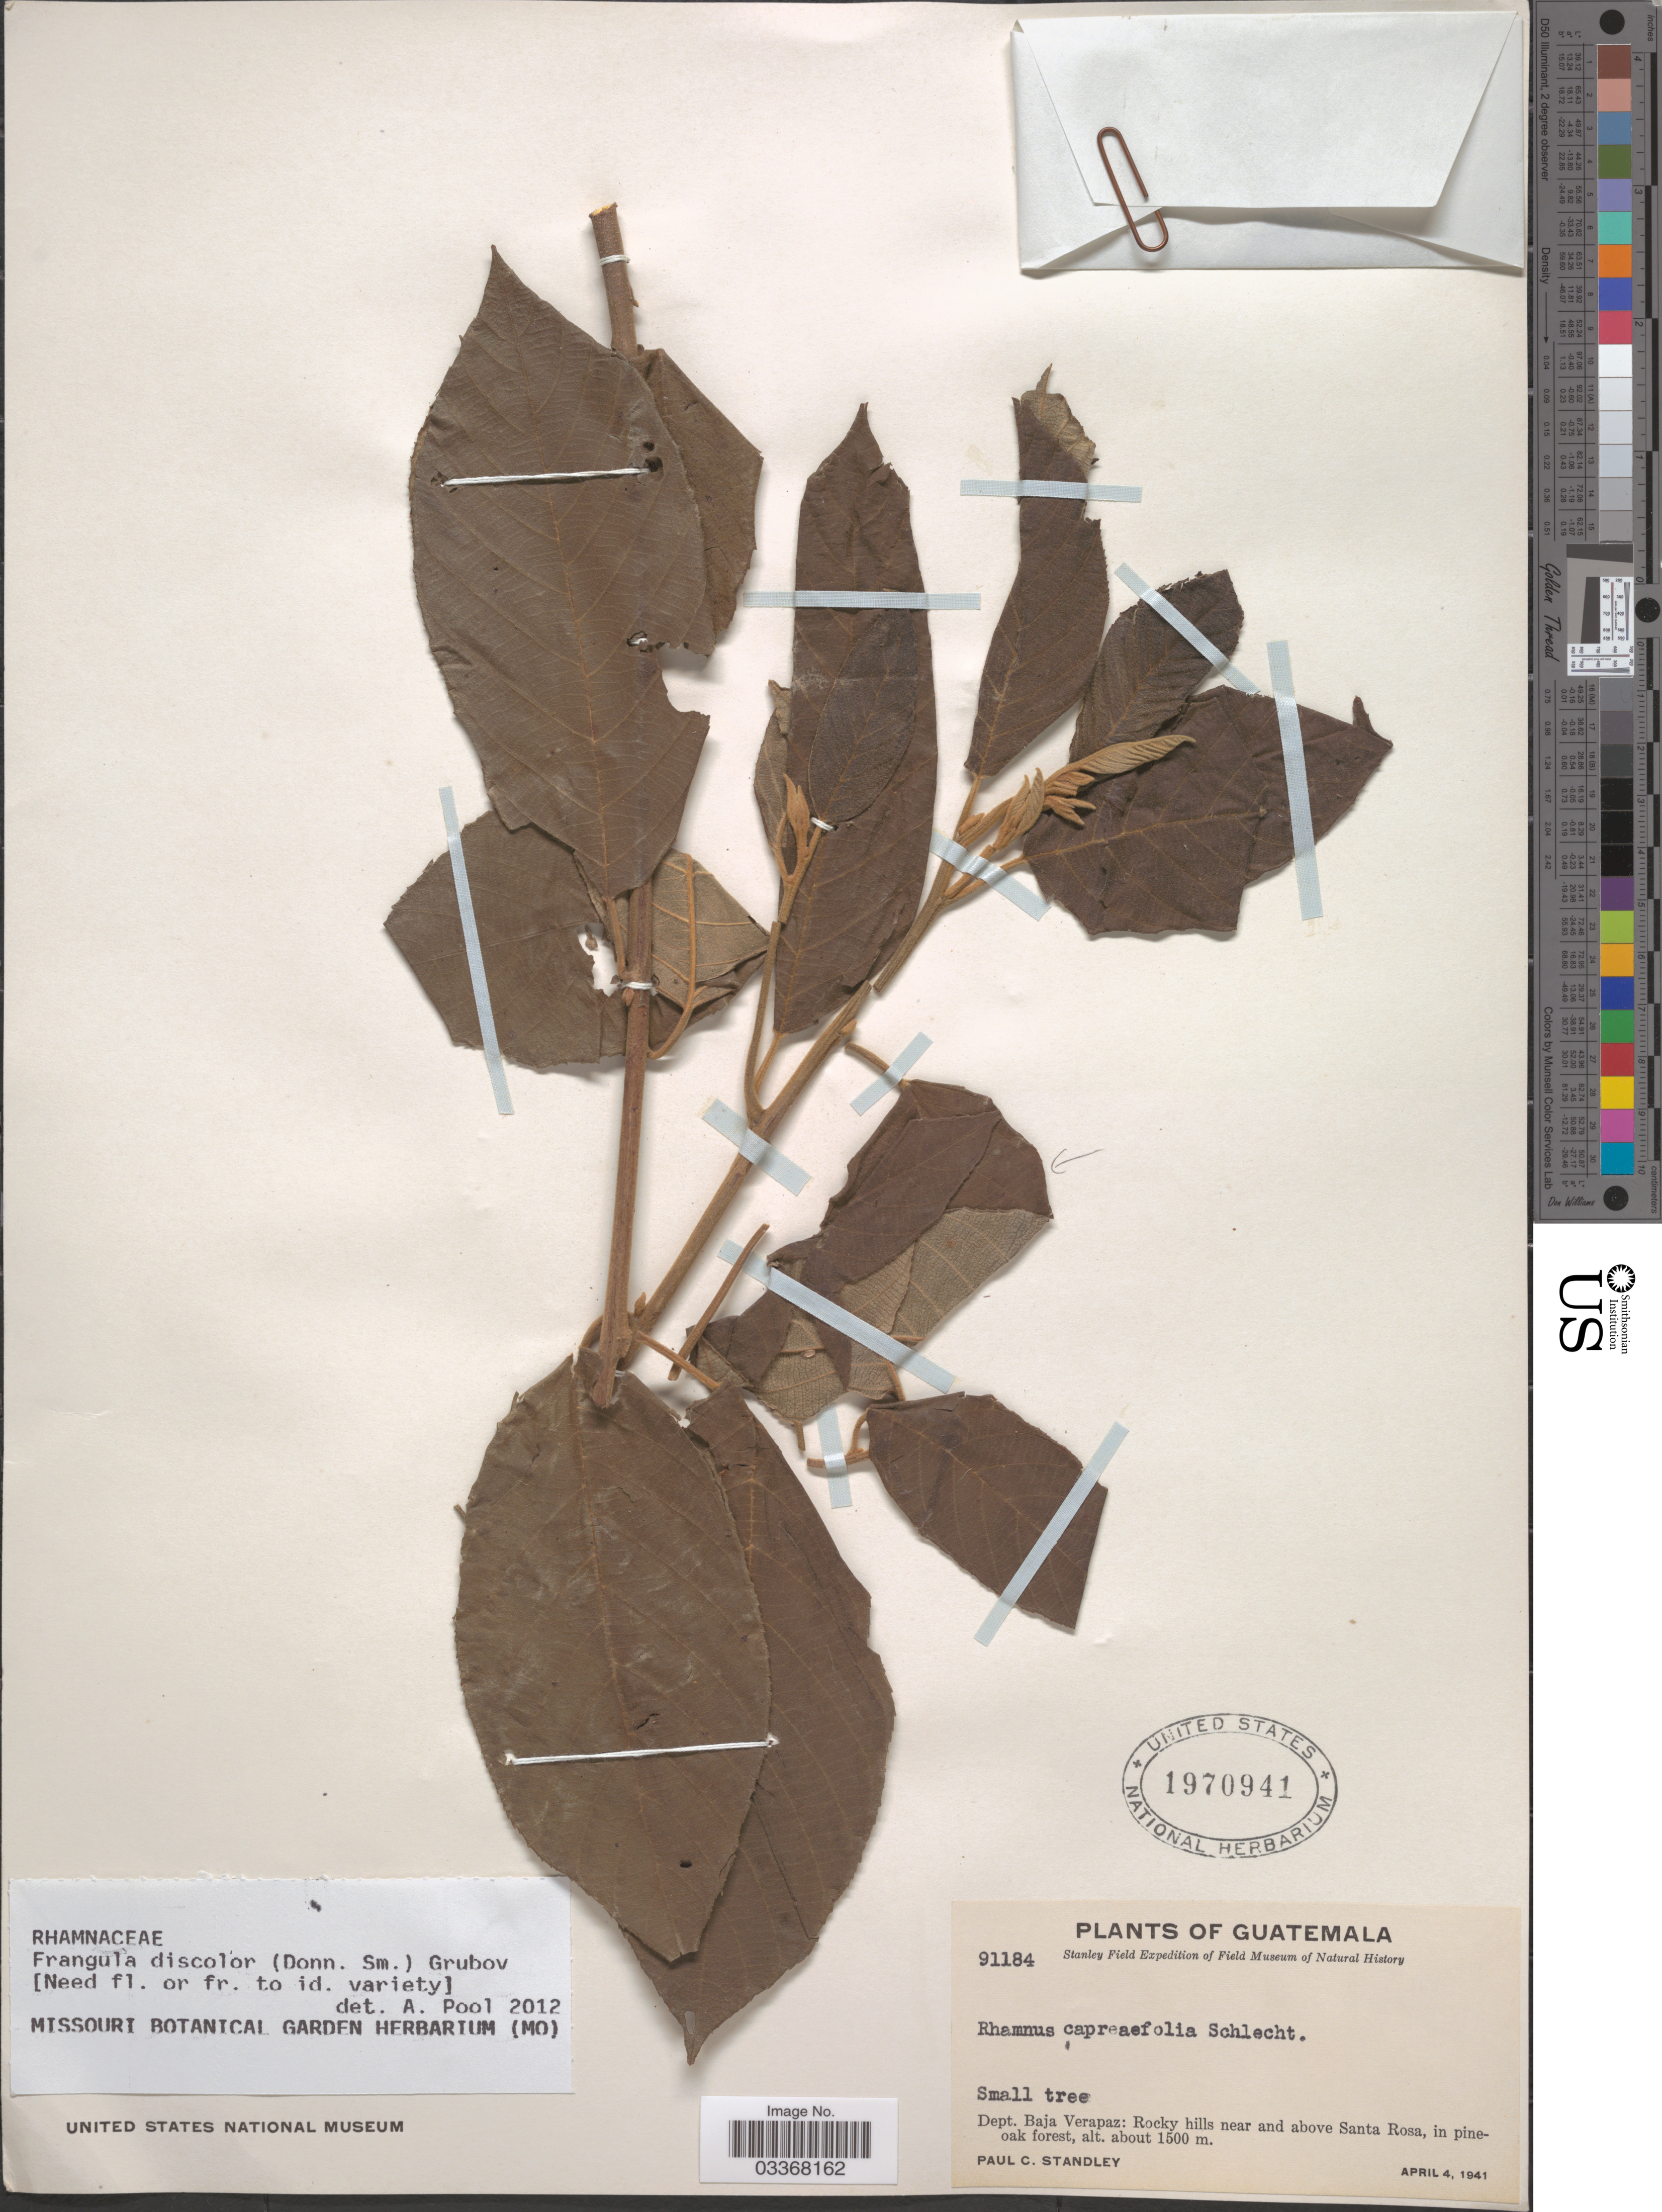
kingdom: Plantae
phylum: Tracheophyta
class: Magnoliopsida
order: Rosales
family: Rhamnaceae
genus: Frangula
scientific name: Frangula discolor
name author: (Donn. Sm.) Grubov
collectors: P. C. Standley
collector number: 91184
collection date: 1941-04-04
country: Guatemala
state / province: Baja Verapaz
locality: Dept. Baja Verapaz: Rocky hills near and above Santa Rosa.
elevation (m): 1500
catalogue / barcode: US 1970941